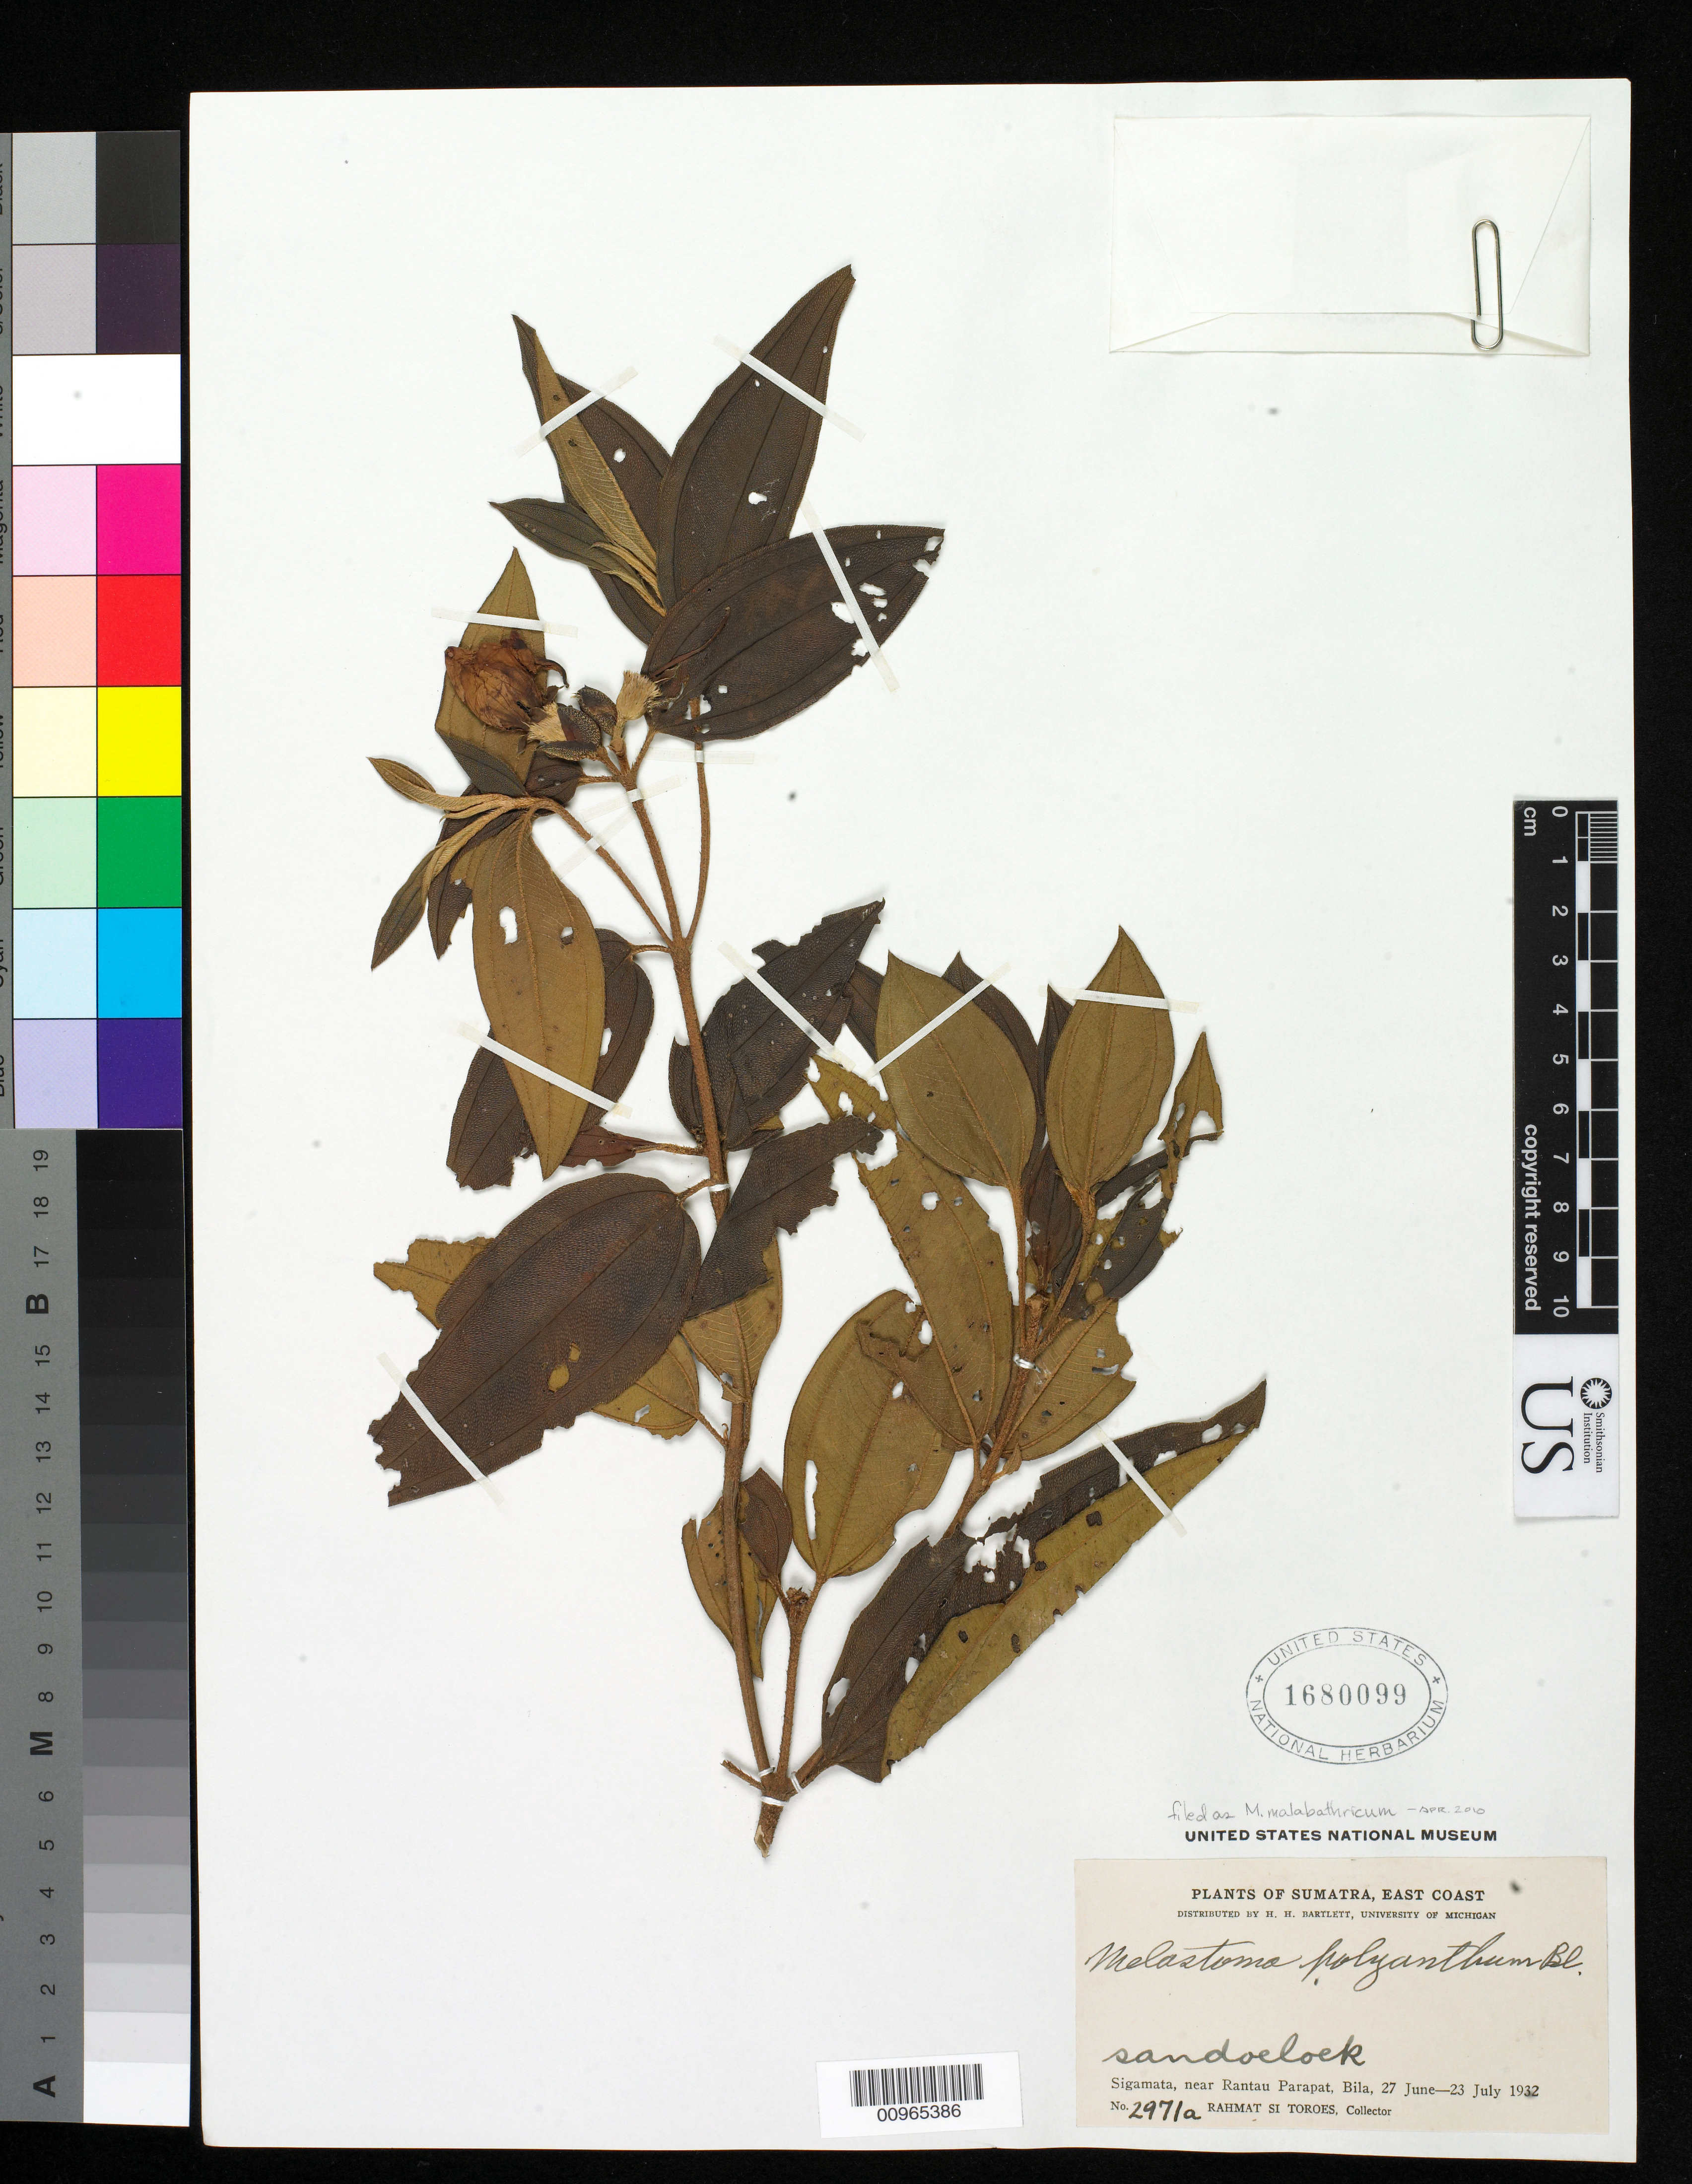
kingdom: Plantae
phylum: Tracheophyta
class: Magnoliopsida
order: Myrtales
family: Melastomataceae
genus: Melastoma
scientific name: Melastoma malabathricum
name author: L.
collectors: Rahmat Si Boeea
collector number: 2971a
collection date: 1932-06-27/1932-07-23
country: Indonesia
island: Sumatra I.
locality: (East Coast) Sigamata, near Rantau Parapat, Bila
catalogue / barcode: US 1680099